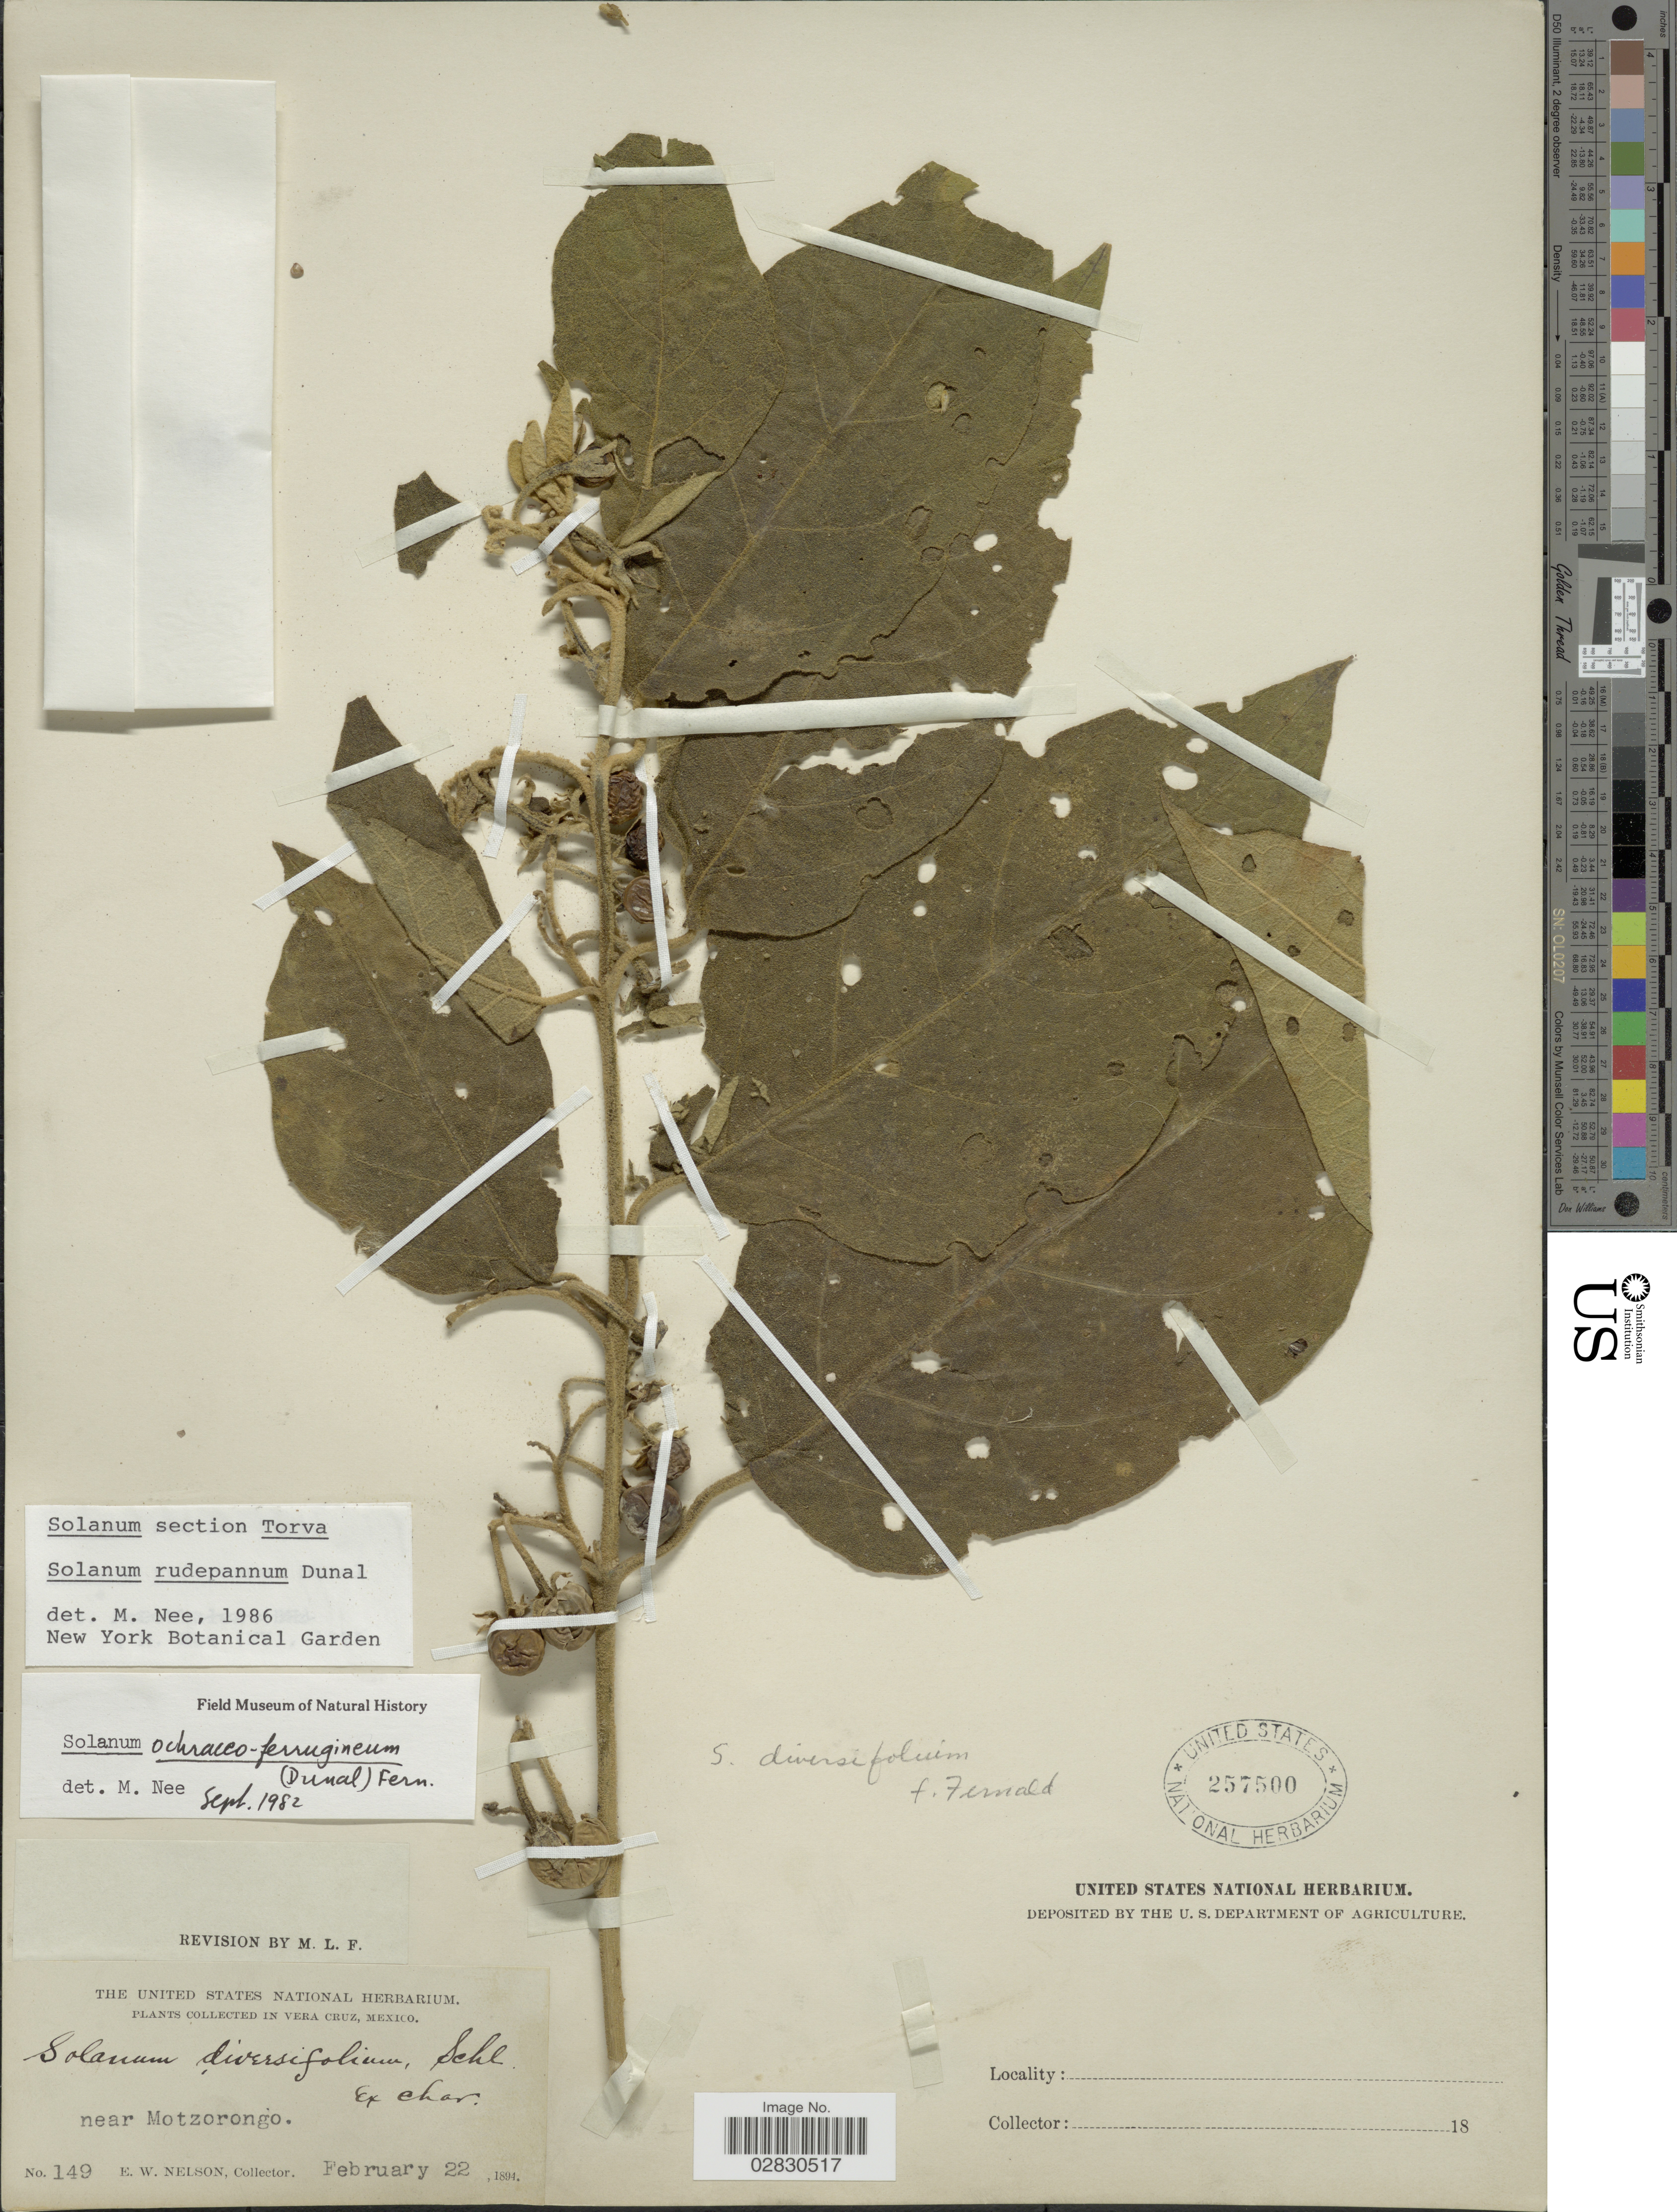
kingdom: Plantae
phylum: Tracheophyta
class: Magnoliopsida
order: Solanales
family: Solanaceae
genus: Solanum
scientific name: Solanum rudepannum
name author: Dunal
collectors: E. W. Nelson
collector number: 149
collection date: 1894-02-22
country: Mexico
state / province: Veracruz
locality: Vera Cruz, near Motzorongo.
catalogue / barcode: US 257500